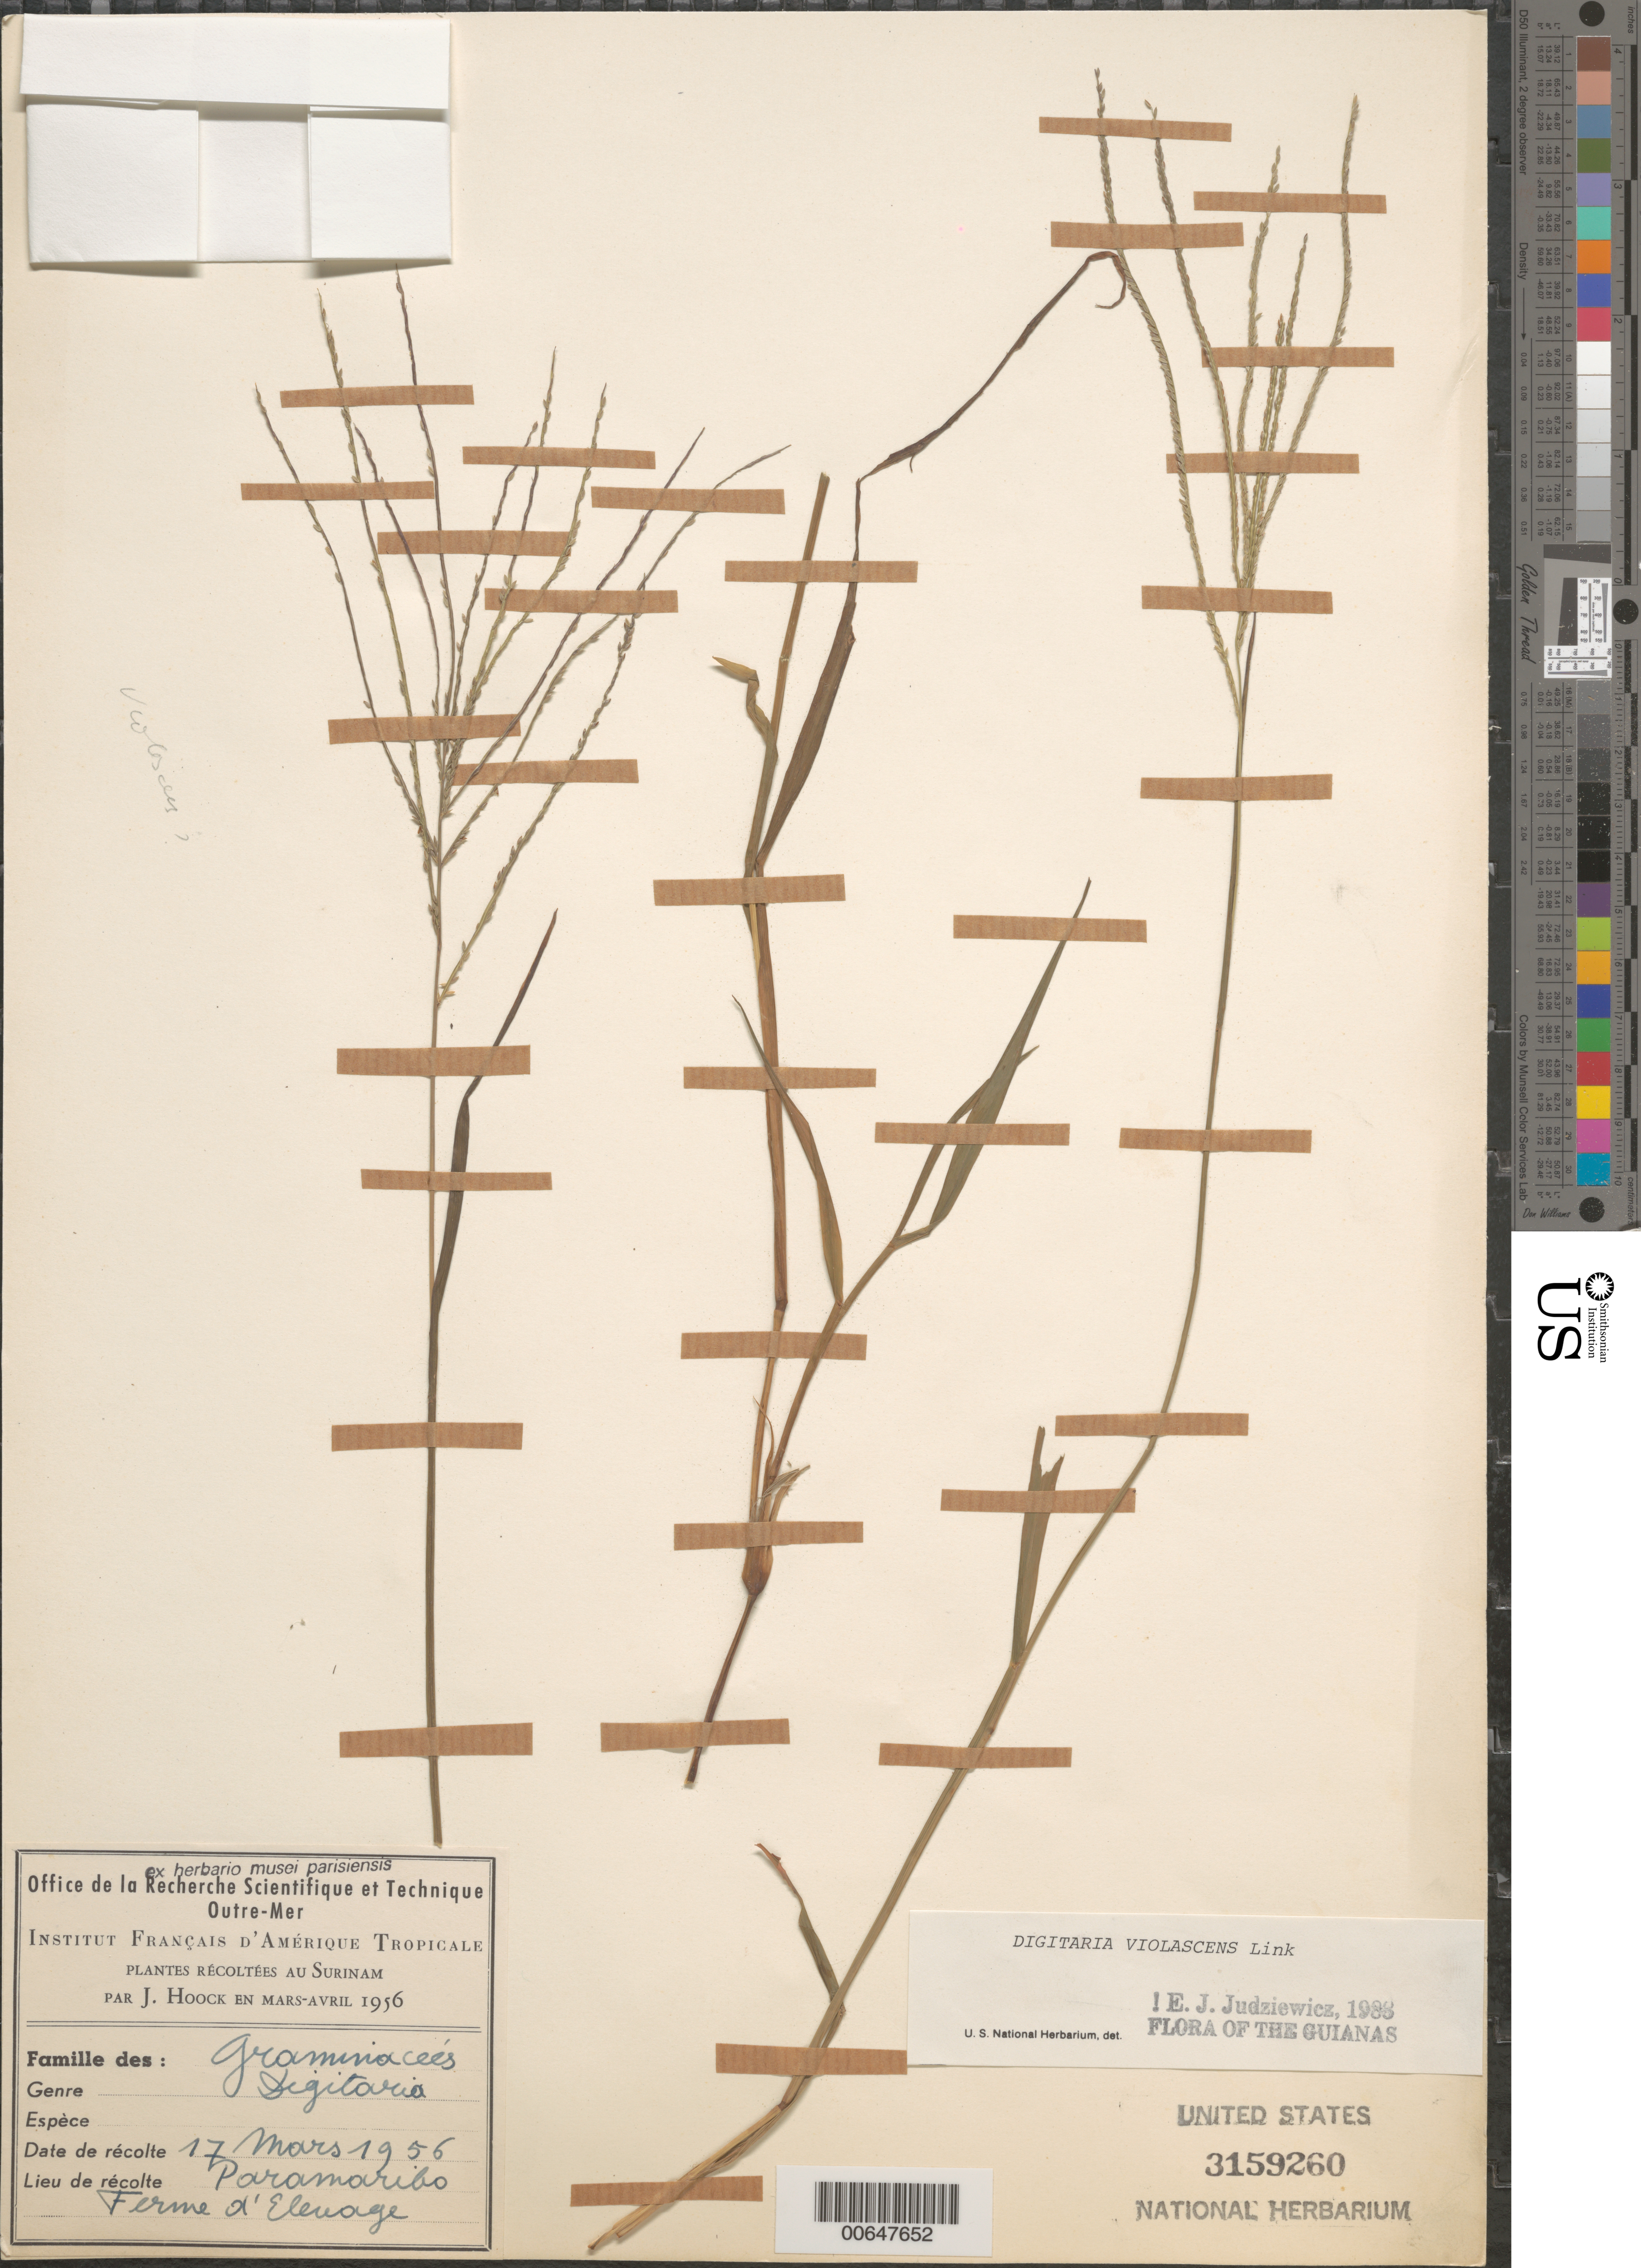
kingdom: Plantae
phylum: Tracheophyta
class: Liliopsida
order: Poales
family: Poaceae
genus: Digitaria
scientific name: Digitaria violascens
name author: Link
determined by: Judziewicz, E. J.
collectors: J. Hoock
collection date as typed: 17-Mar-56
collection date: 1956-03-17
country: Suriname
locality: Paramaribo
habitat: Ferme d'Elevage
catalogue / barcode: US 3159260